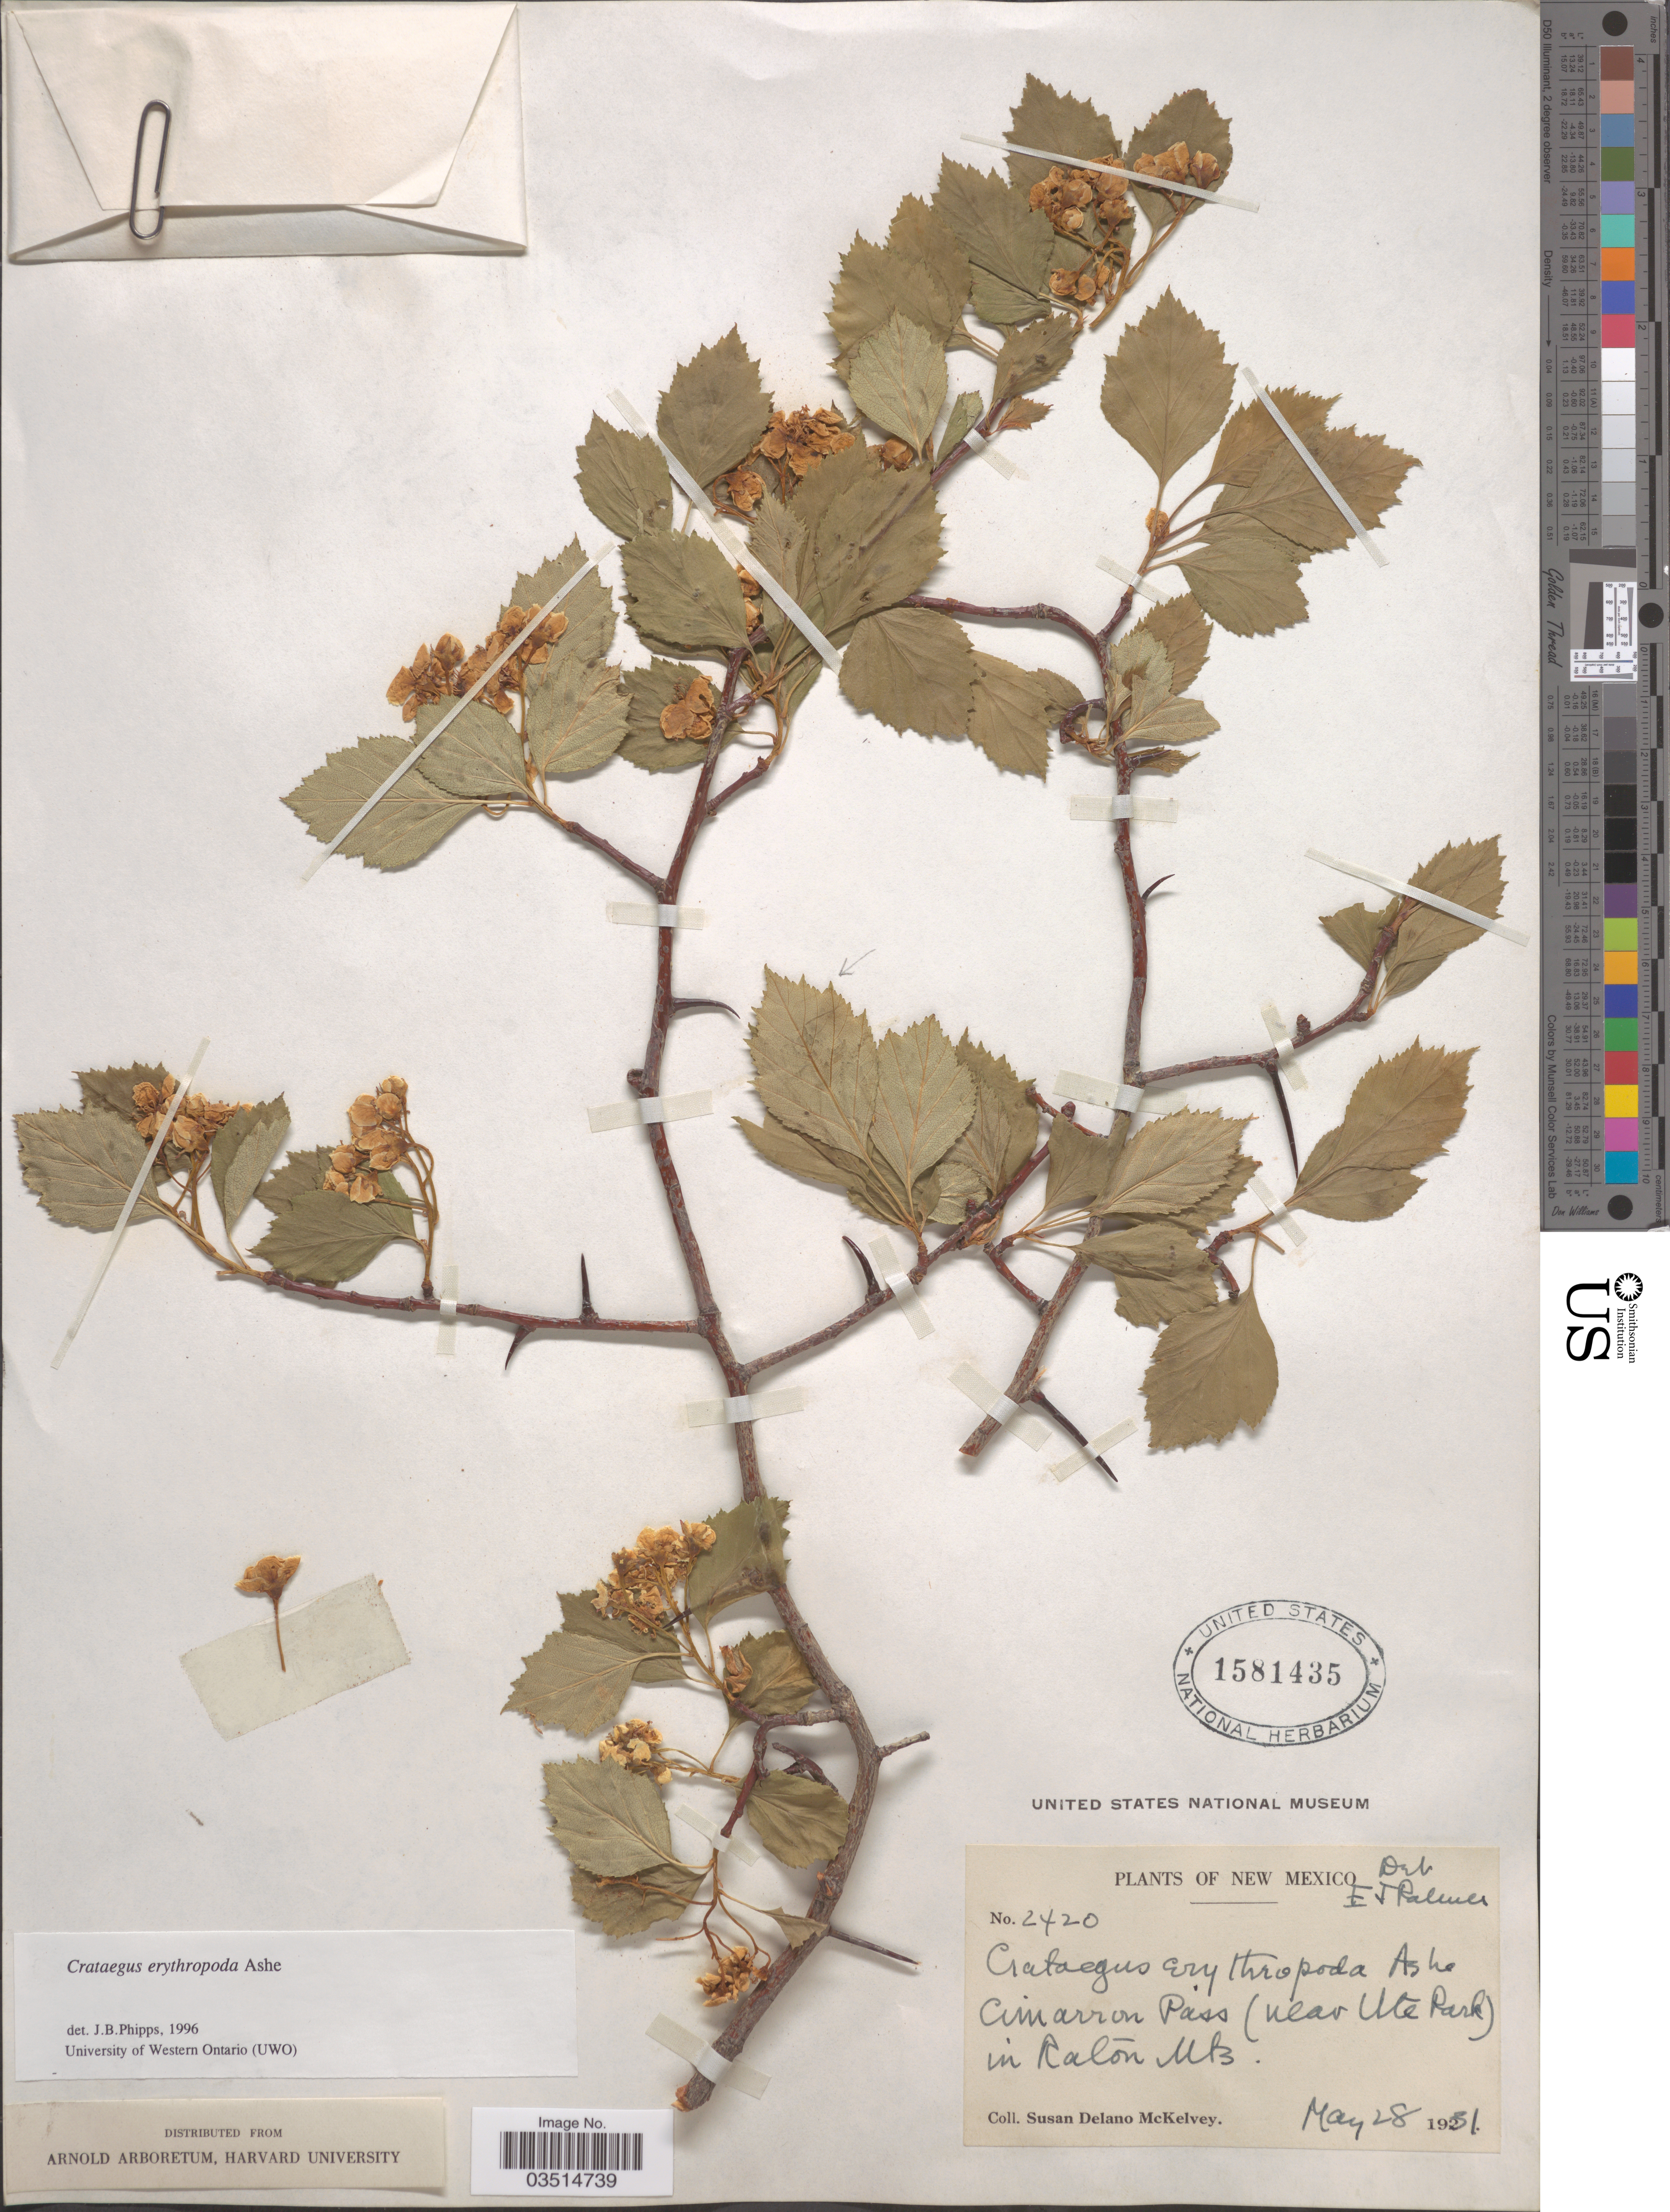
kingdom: Plantae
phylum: Tracheophyta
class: Magnoliopsida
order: Rosales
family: Rosaceae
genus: Crataegus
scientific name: Crataegus erythropoda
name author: Ashe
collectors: S. A. McKelvey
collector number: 2420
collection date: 1931-05-28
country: United States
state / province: New Mexico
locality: Cimarron Pass ( near Ute Park) in Raton Mts.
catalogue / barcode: US 1581435